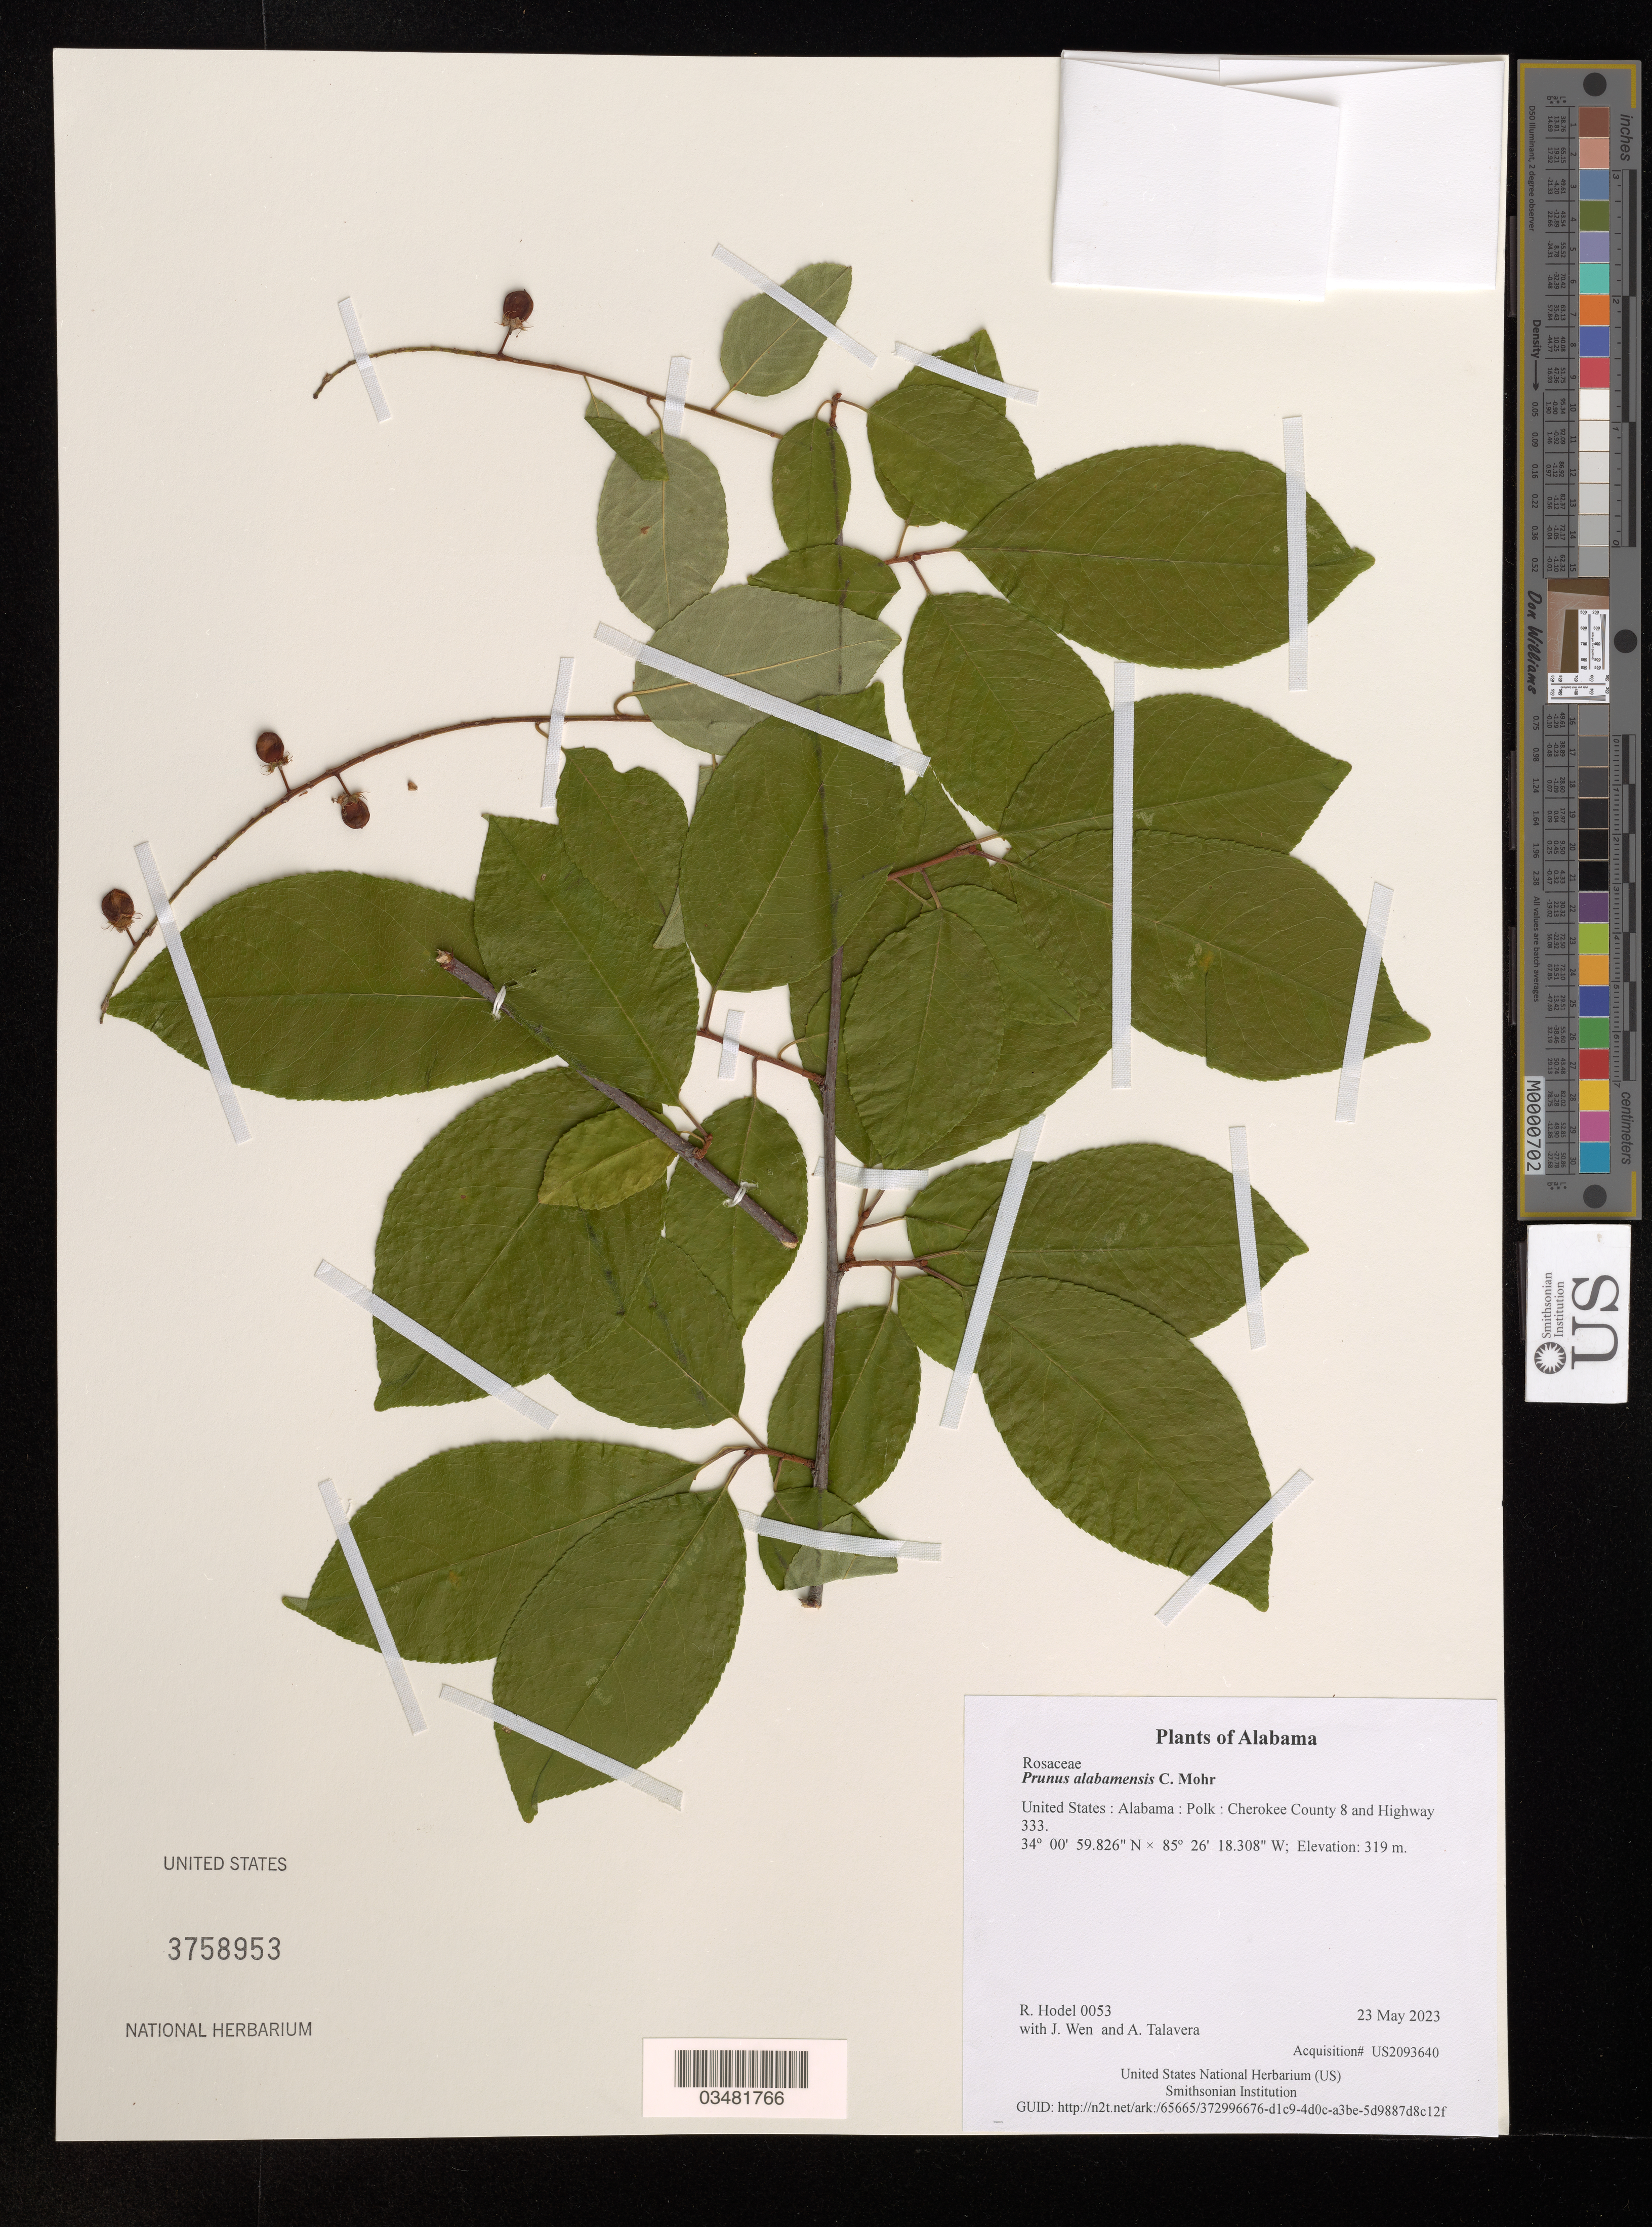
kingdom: Plantae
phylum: Tracheophyta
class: Magnoliopsida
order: Rosales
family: Rosaceae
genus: Prunus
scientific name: Prunus alabamensis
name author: C. Mohr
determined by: Hodel, Richard G. J.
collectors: R. Hodel, J. Wen & A. Talavera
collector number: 0053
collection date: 2023-05-23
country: United States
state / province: Alabama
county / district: Polk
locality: Cherokee County 8 and Highway 333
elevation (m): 319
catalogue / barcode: US 3758953